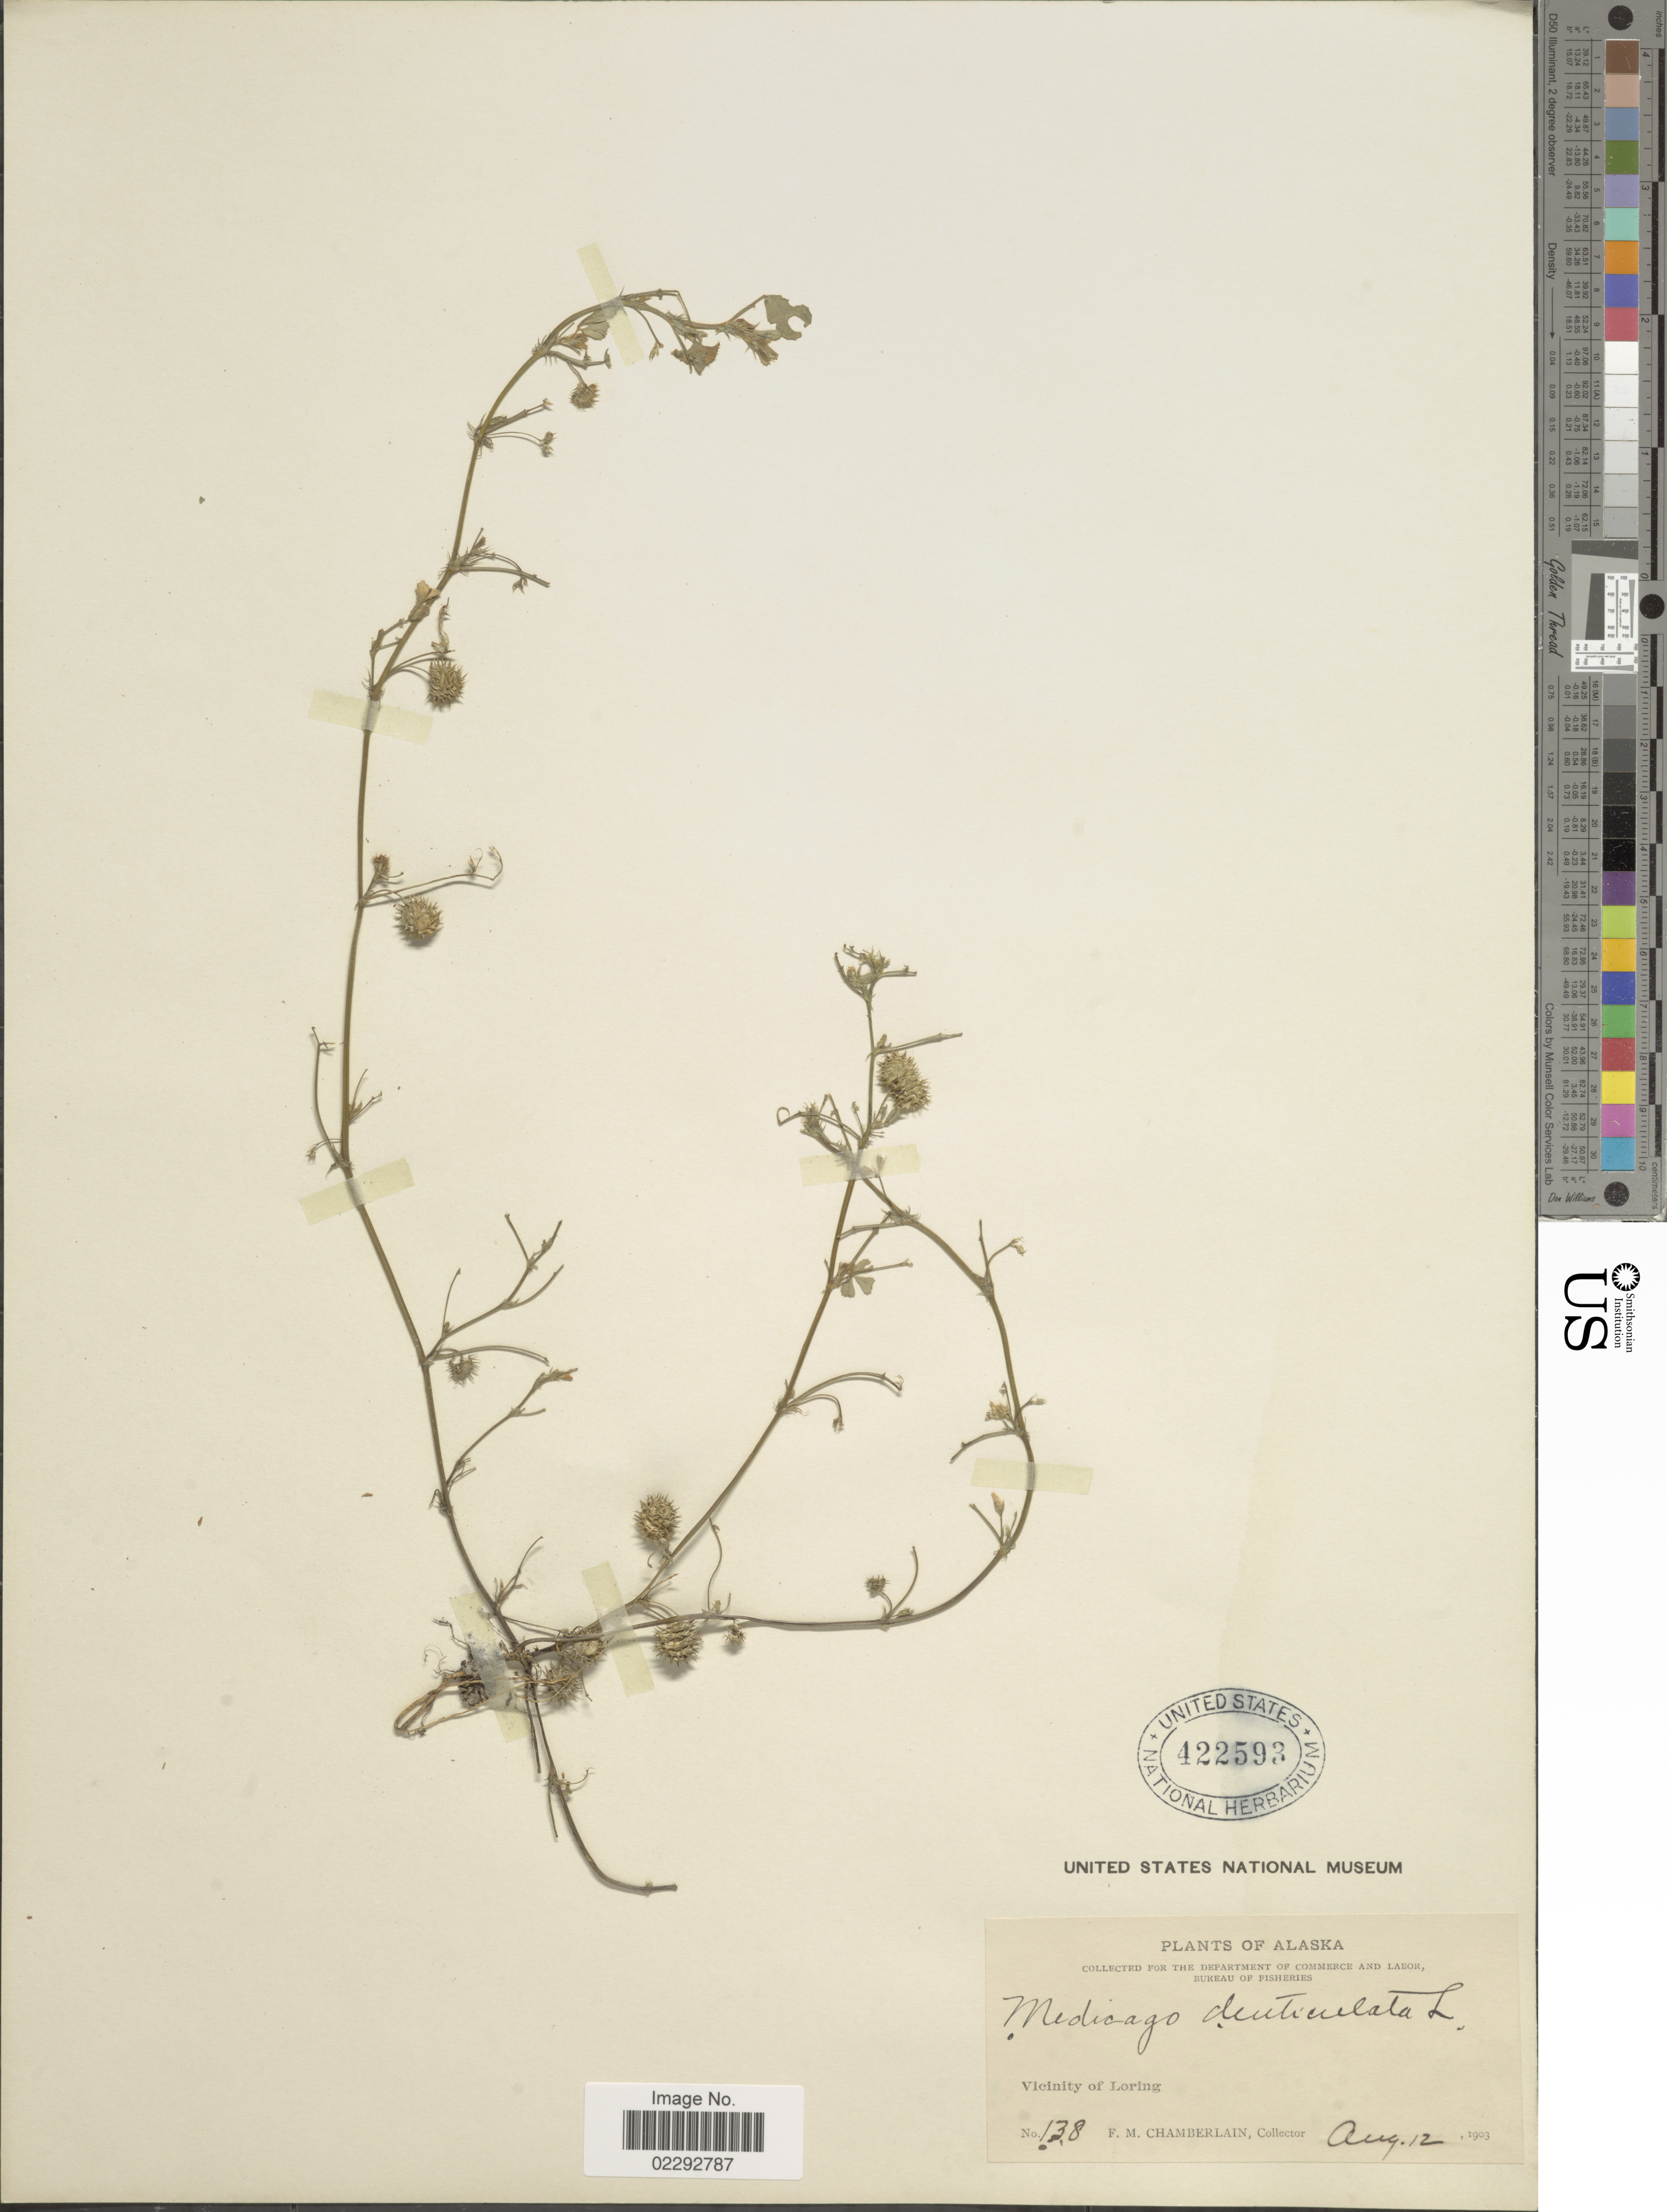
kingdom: Plantae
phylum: Tracheophyta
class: Magnoliopsida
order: Fabales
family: Fabaceae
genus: Medicago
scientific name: Medicago hispida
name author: Gaertn.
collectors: F. Chamberlain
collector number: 138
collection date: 1903-08-12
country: United States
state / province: Alaska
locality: Vicinity of Loring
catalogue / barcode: US 422593